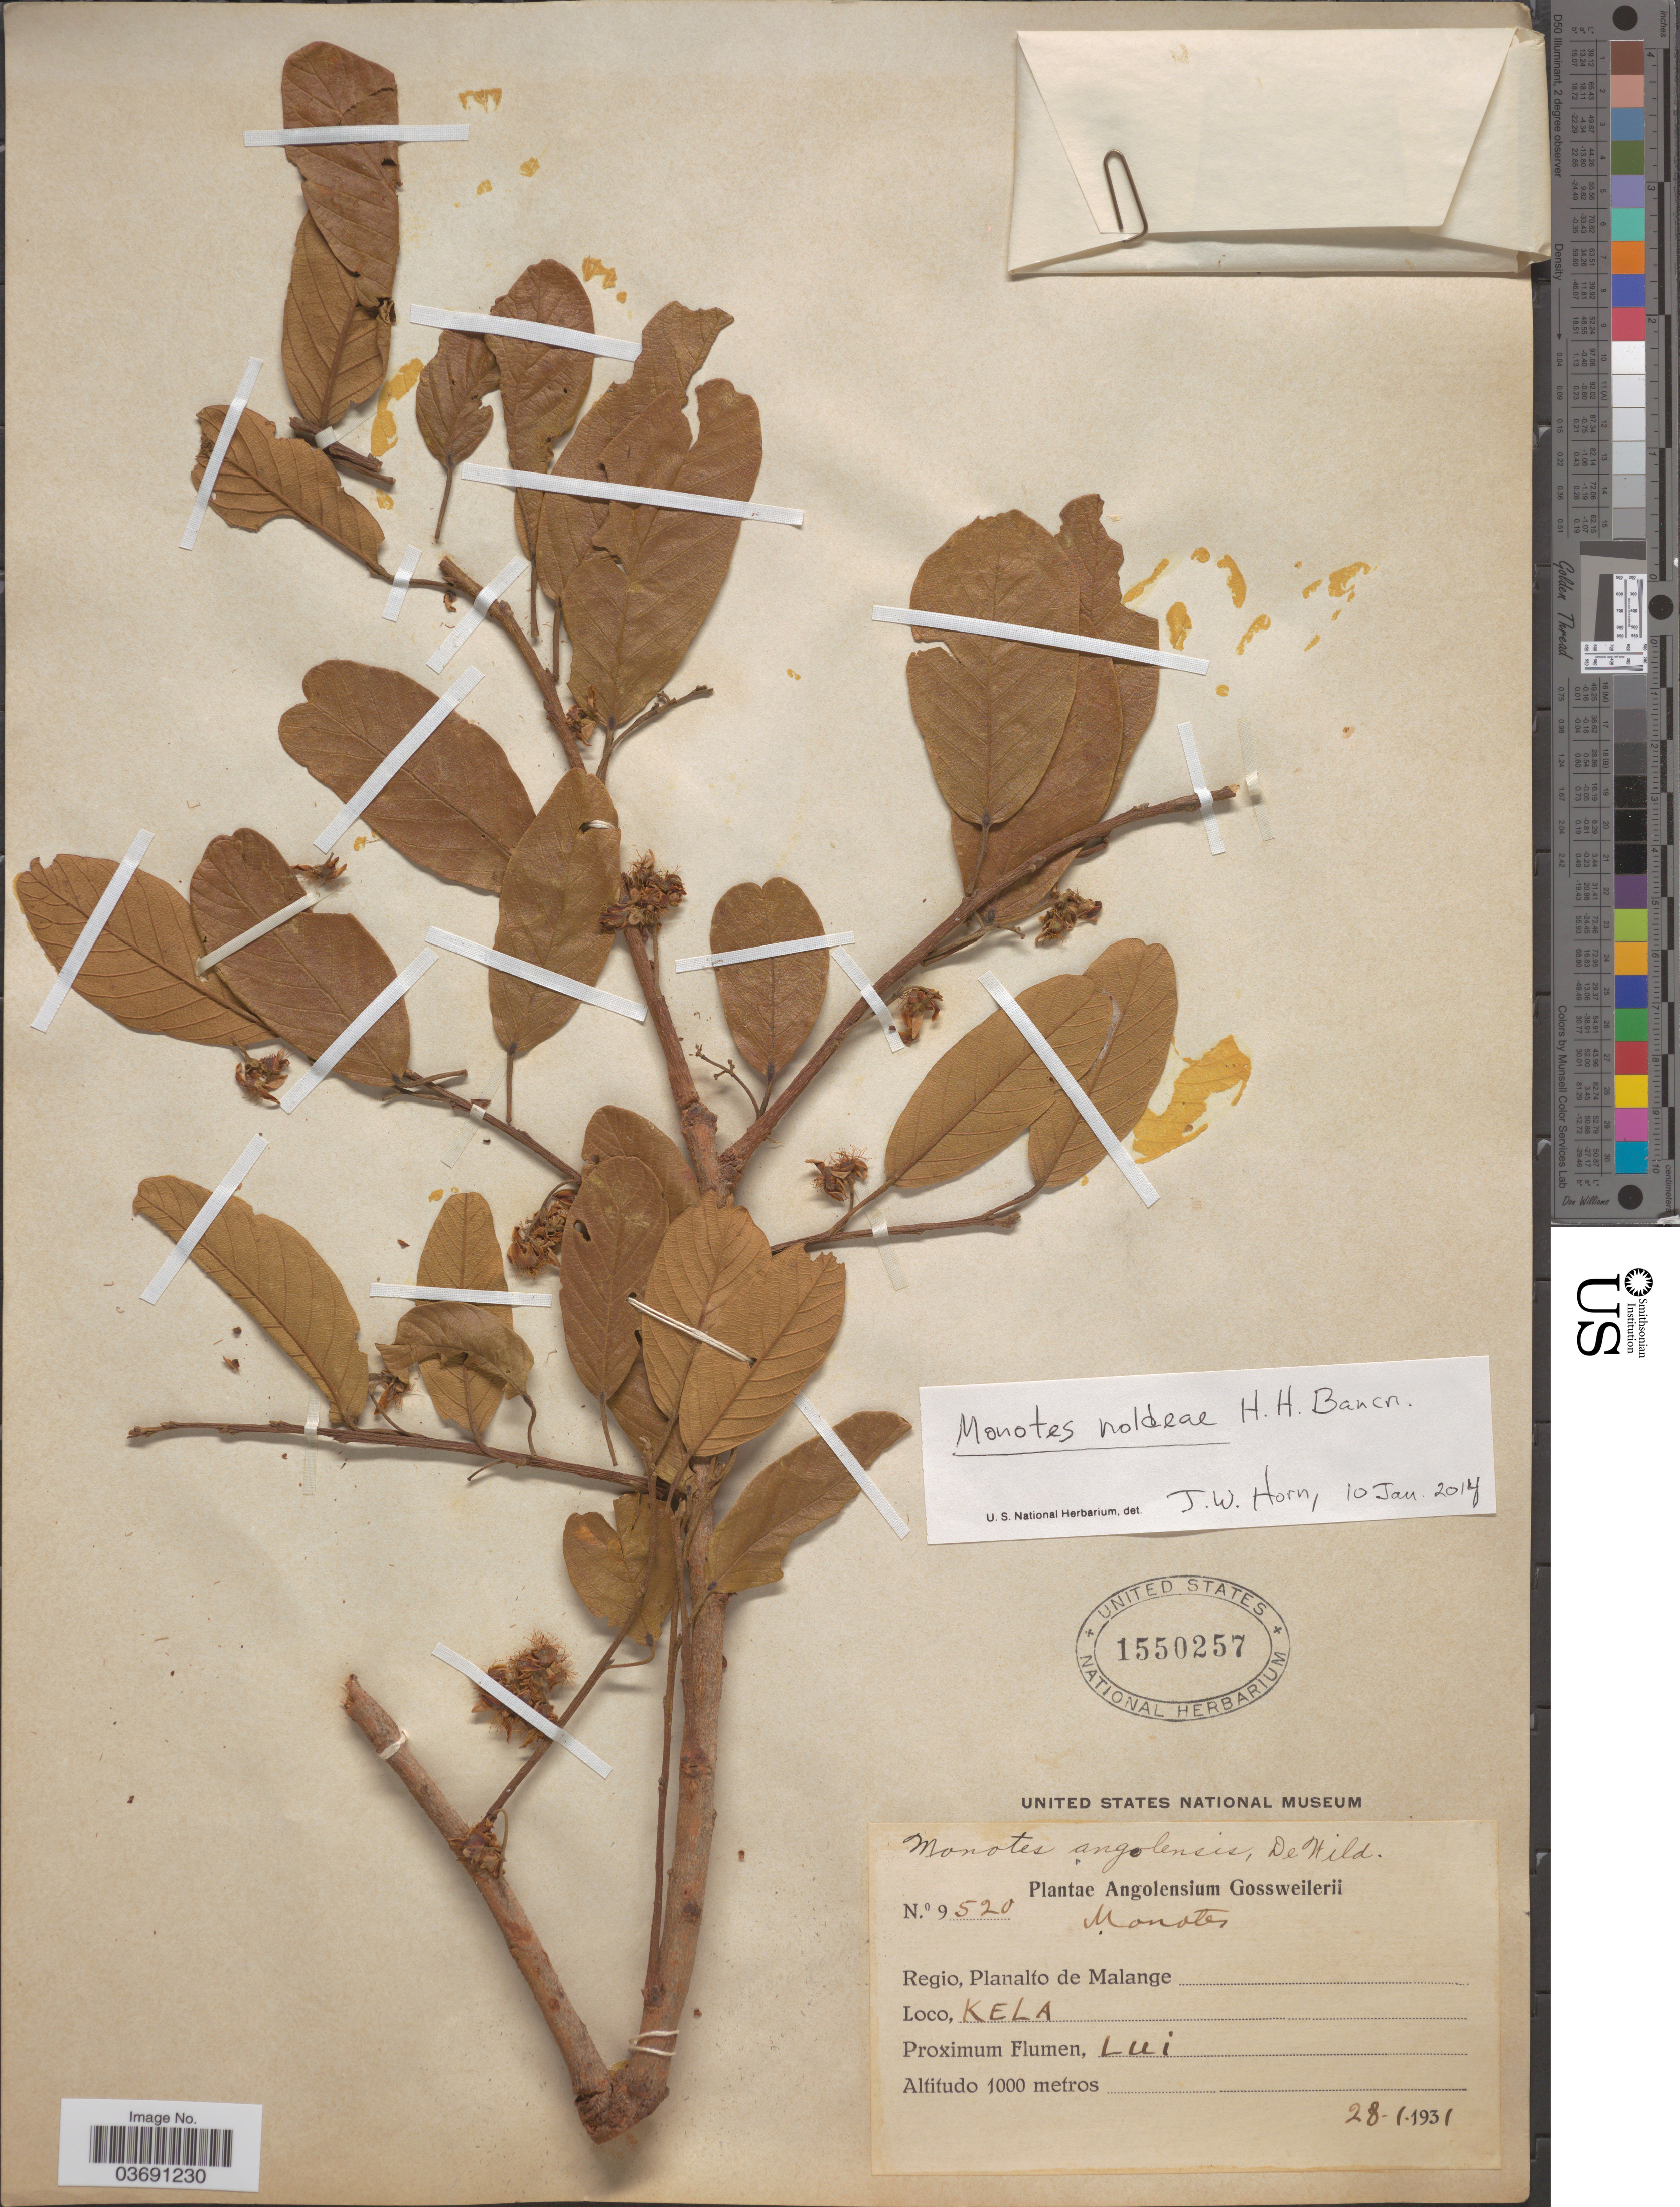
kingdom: Plantae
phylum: Tracheophyta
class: Magnoliopsida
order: Malvales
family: Dipterocarpaceae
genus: Monotes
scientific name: Monotes noldeae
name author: Bancroft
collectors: -. Gossweiler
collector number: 9520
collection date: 1931-01-28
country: Angola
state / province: Malange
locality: Regio, Planalto de Malange. Kela. Proximum Flumen, Lui.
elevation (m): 1000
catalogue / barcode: US 1550257